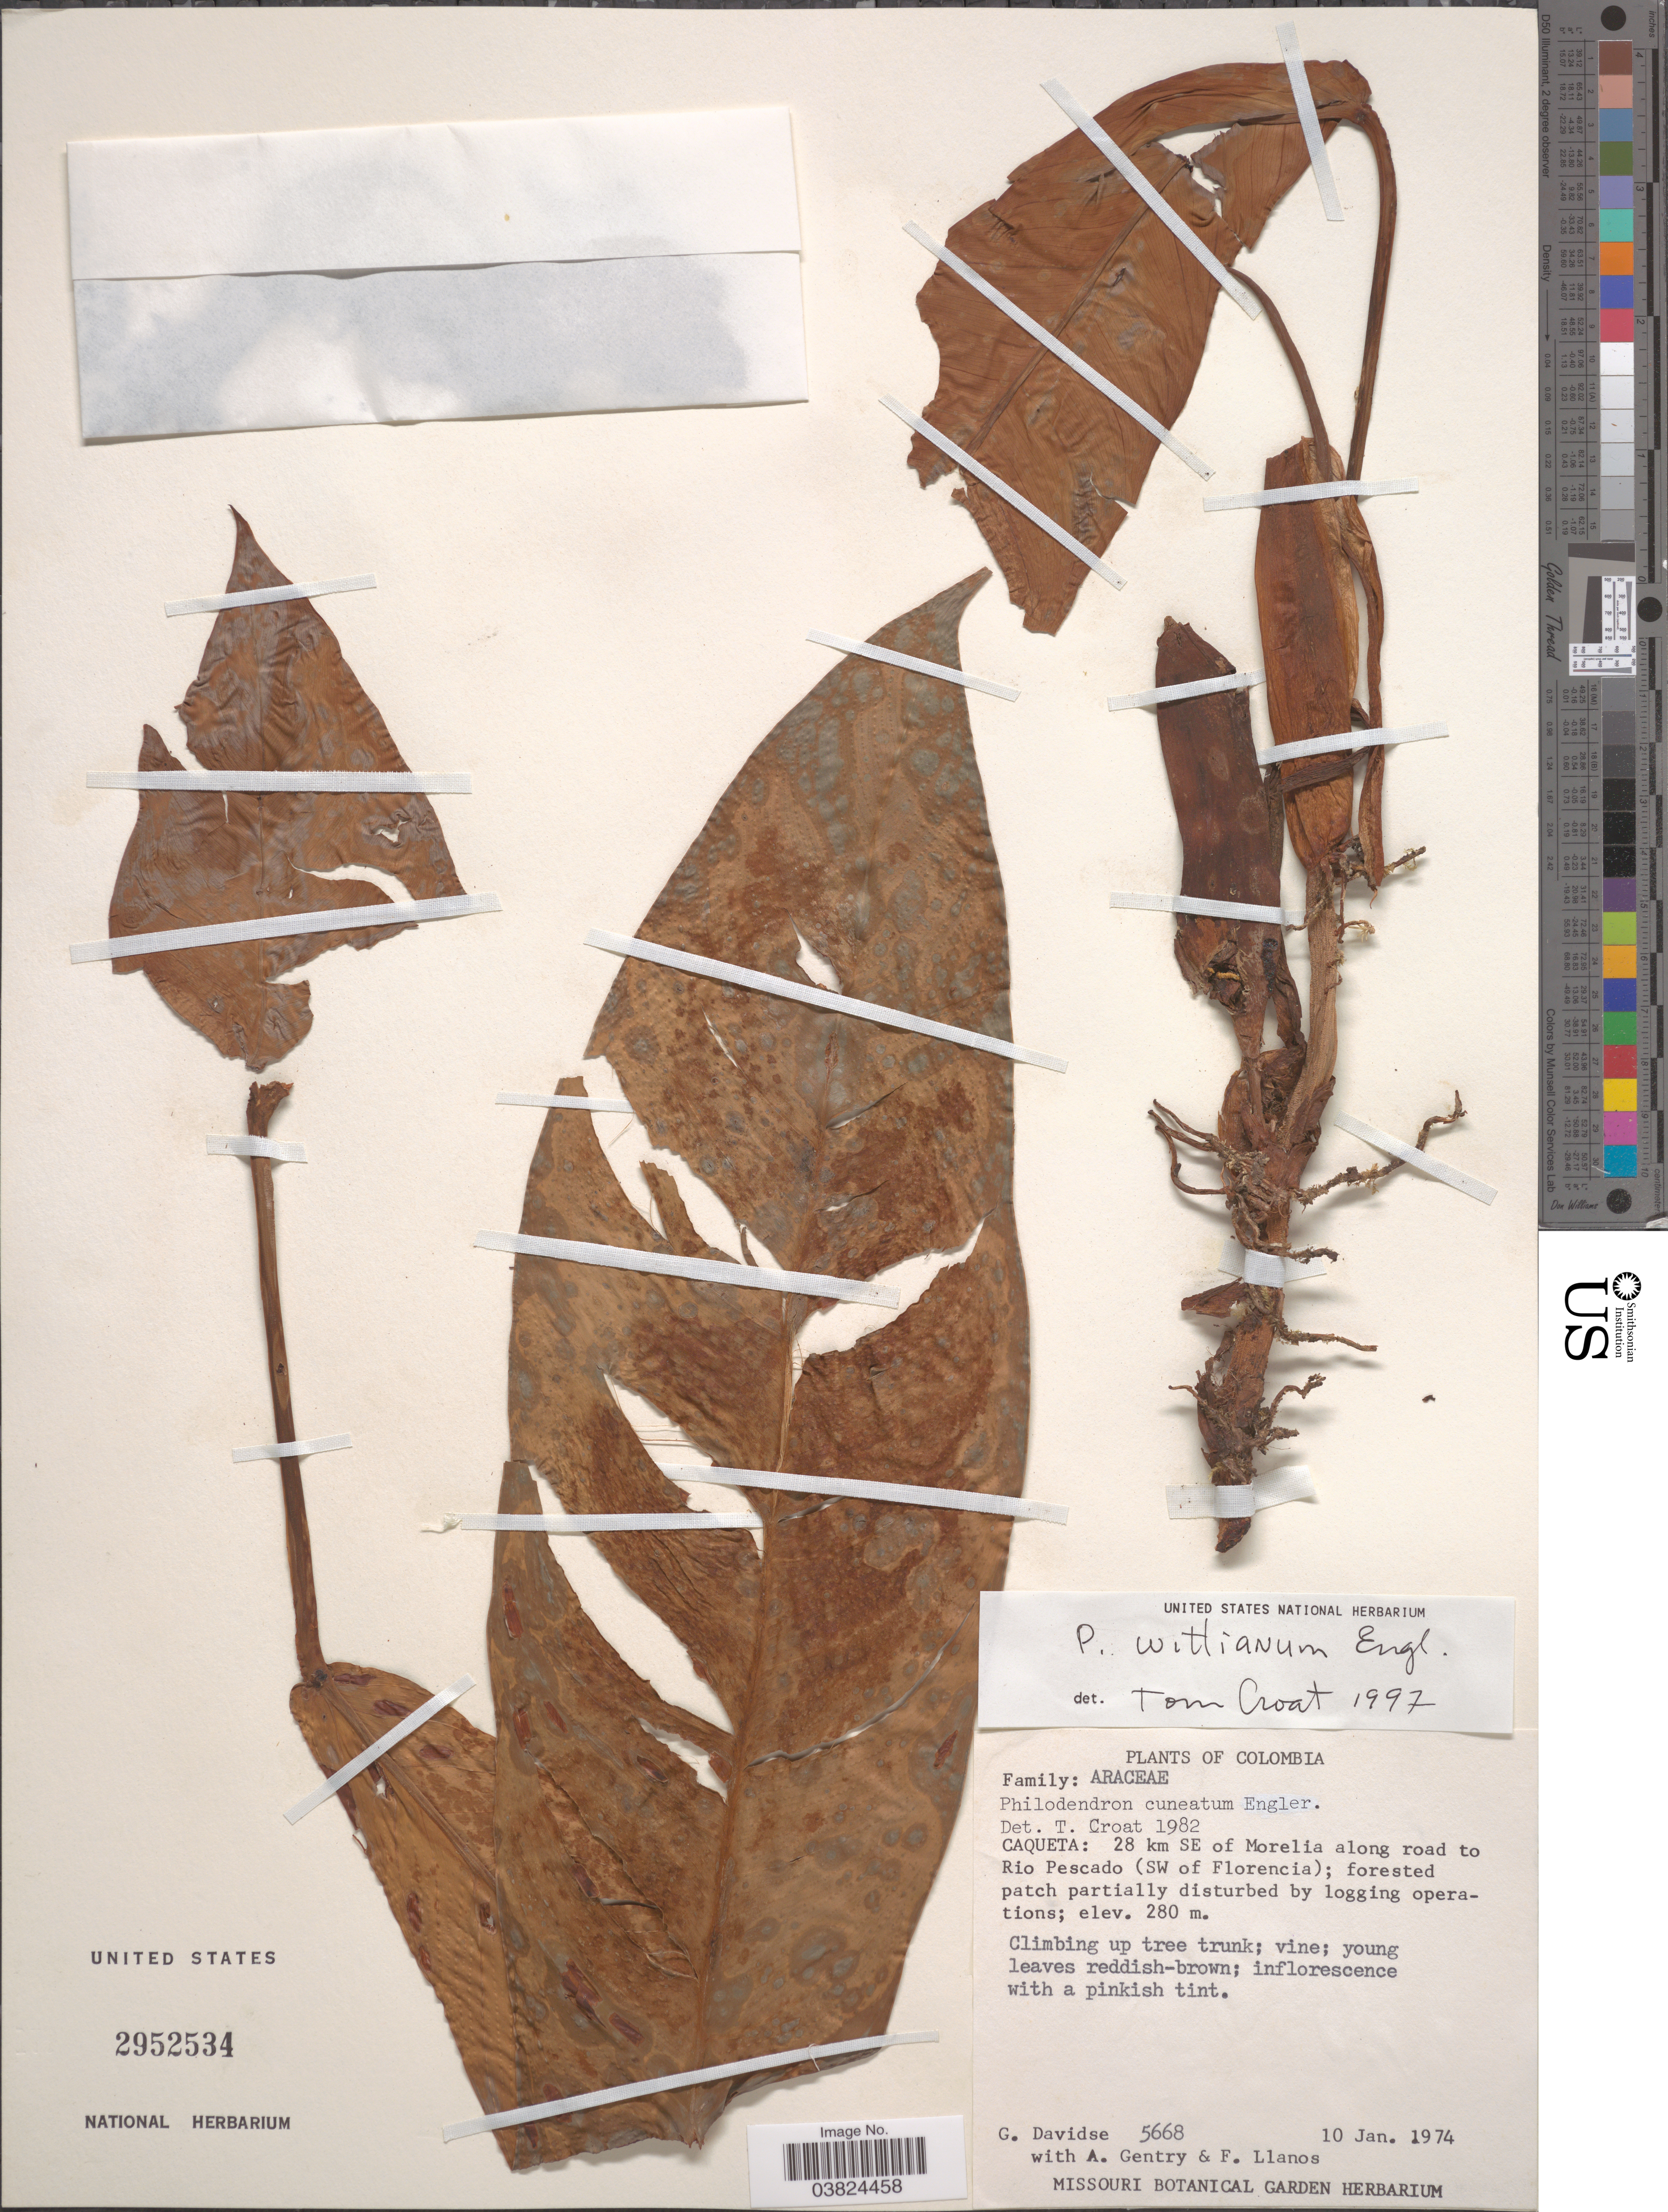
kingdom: Plantae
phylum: Tracheophyta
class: Liliopsida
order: Alismatales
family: Araceae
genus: Philodendron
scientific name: Philodendron wittianum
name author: Engl.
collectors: G. Davidse, A. H. Gentry & F. Llanos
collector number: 5668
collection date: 1974-01-10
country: Colombia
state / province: Caquetá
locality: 28 km SE of Morelía along road to Rio Pescado (SW of Florencia).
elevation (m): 280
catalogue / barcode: US 2952534